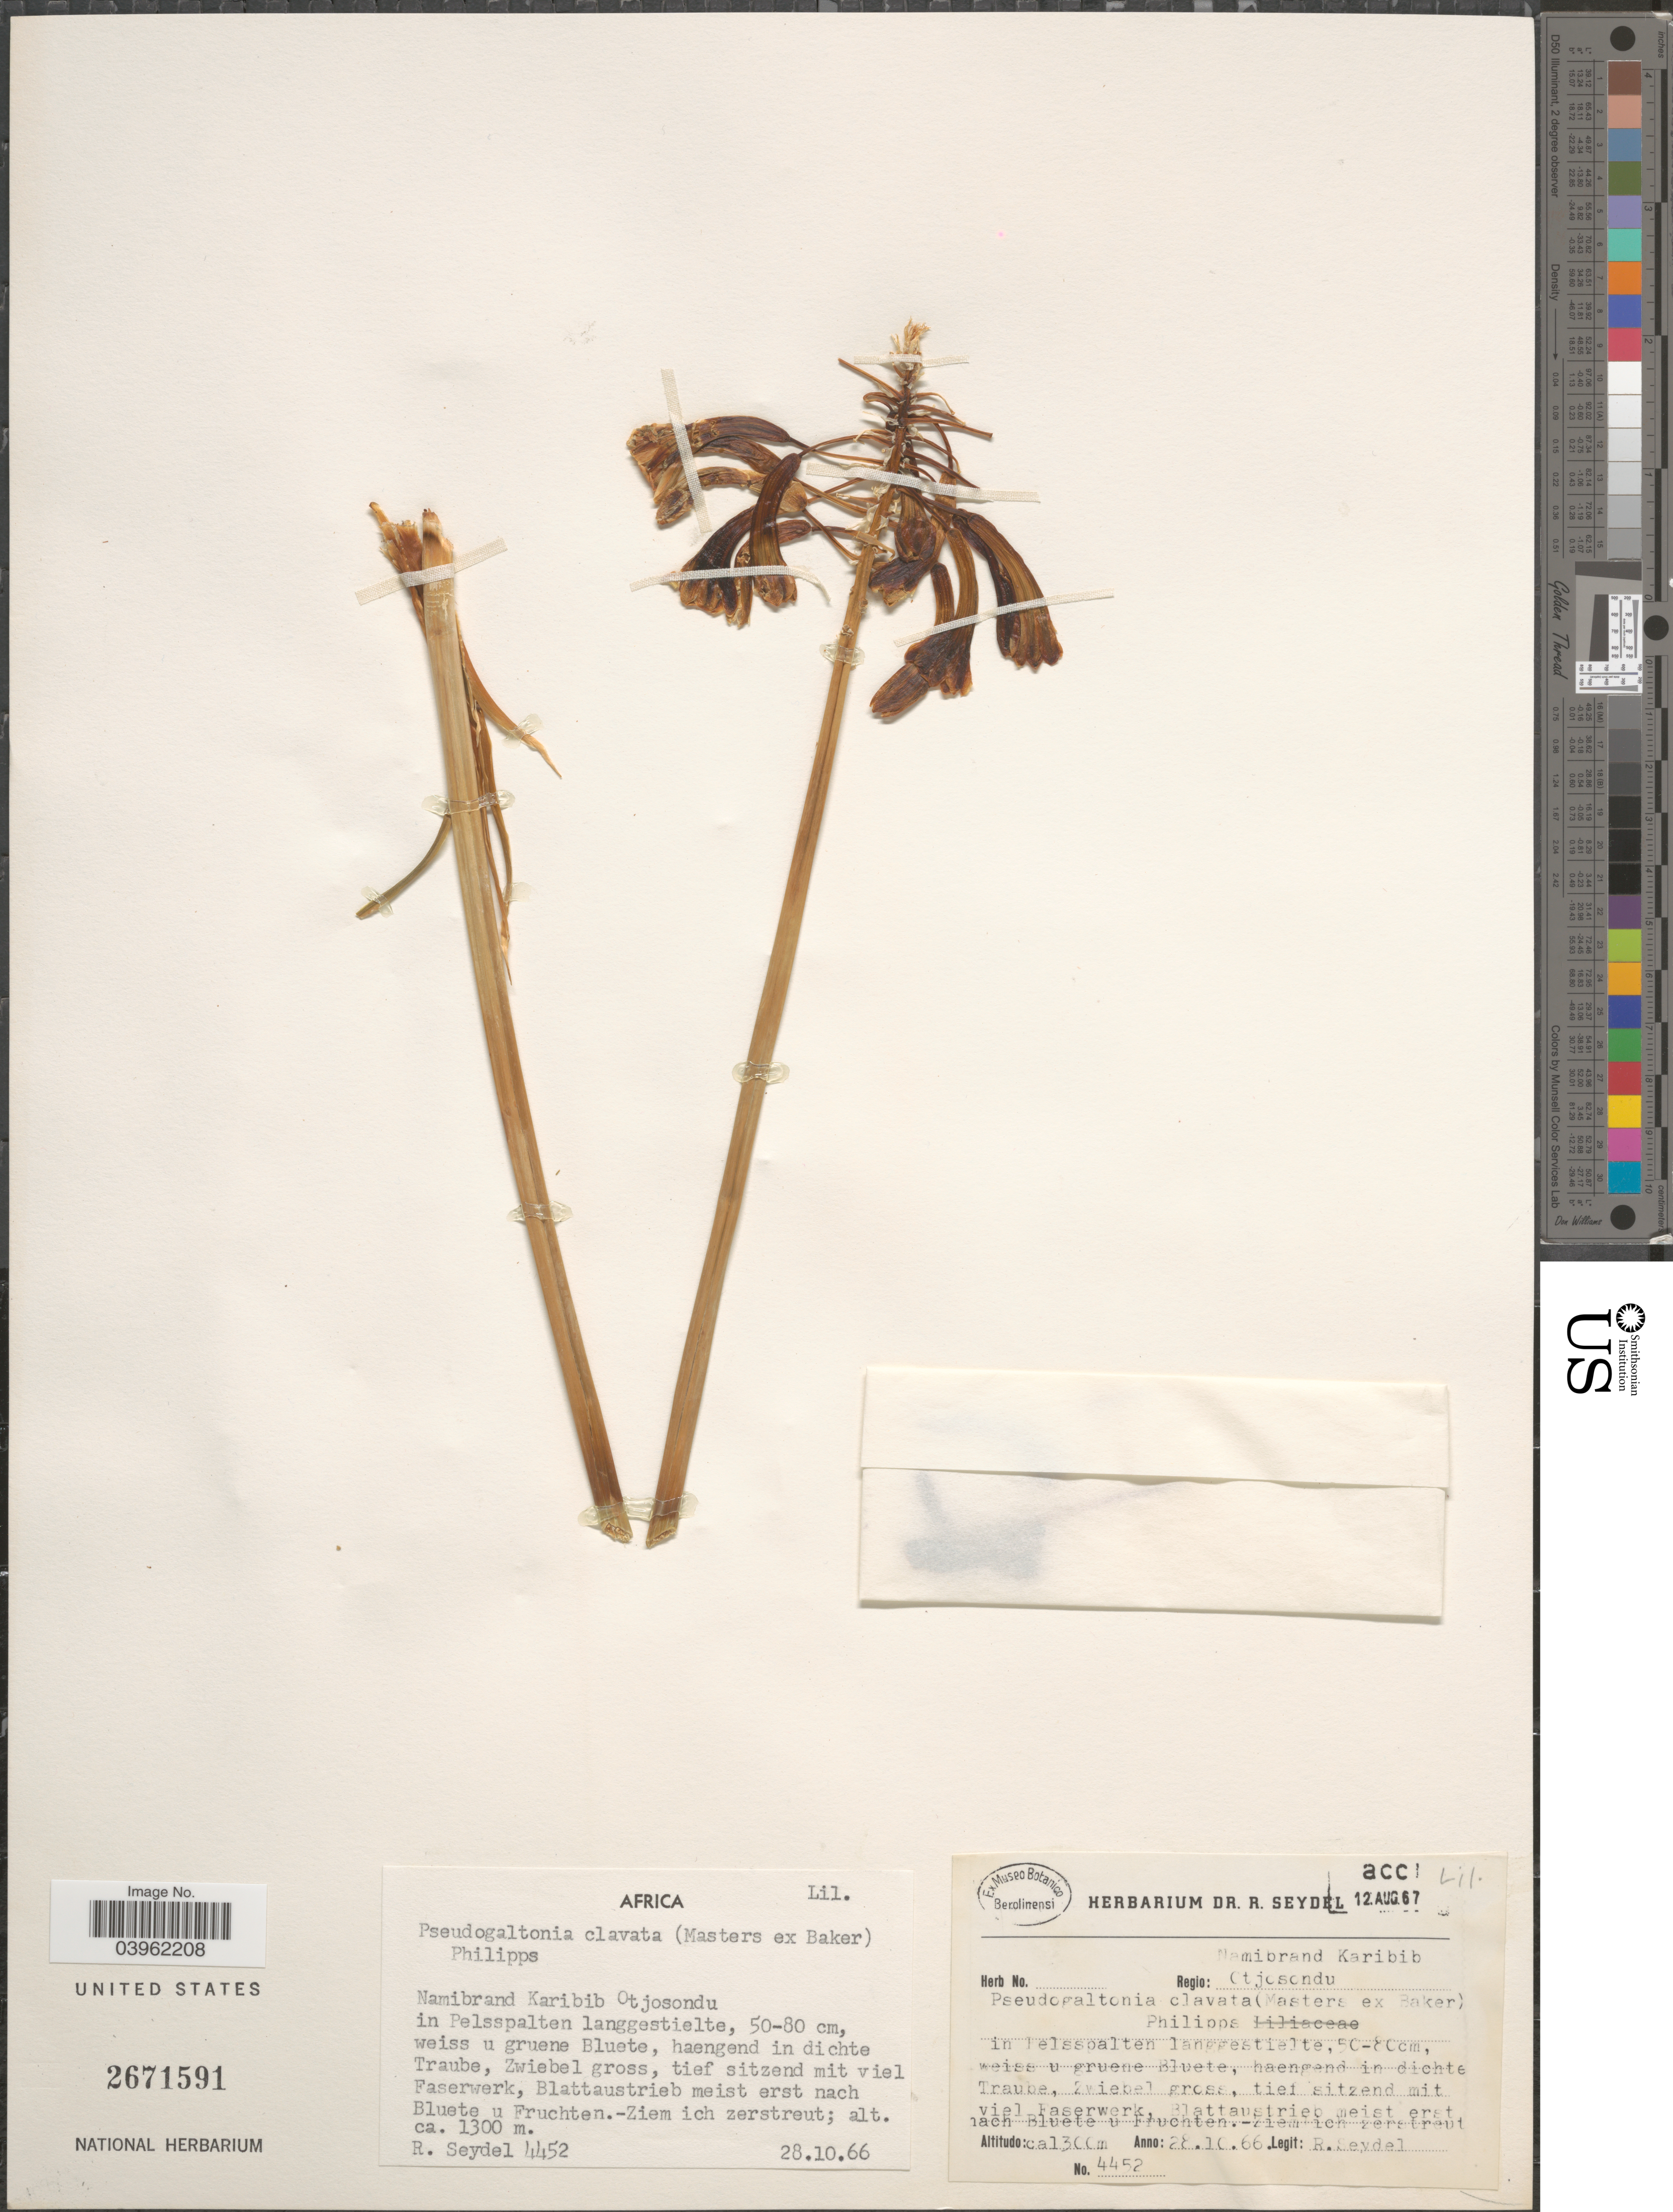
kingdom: Plantae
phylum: Tracheophyta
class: Liliopsida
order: Asparagales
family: Asparagaceae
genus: Pseudogaltonia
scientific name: Pseudogaltonia clavata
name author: (Baker ex Mast.) E. Phillips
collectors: R. Seydel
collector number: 4452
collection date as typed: Transcribed d/m/y: 28/10/66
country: Namibia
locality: Namibrand Karibib. Regio: Otjosondu.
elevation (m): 1300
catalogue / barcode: US 2671591